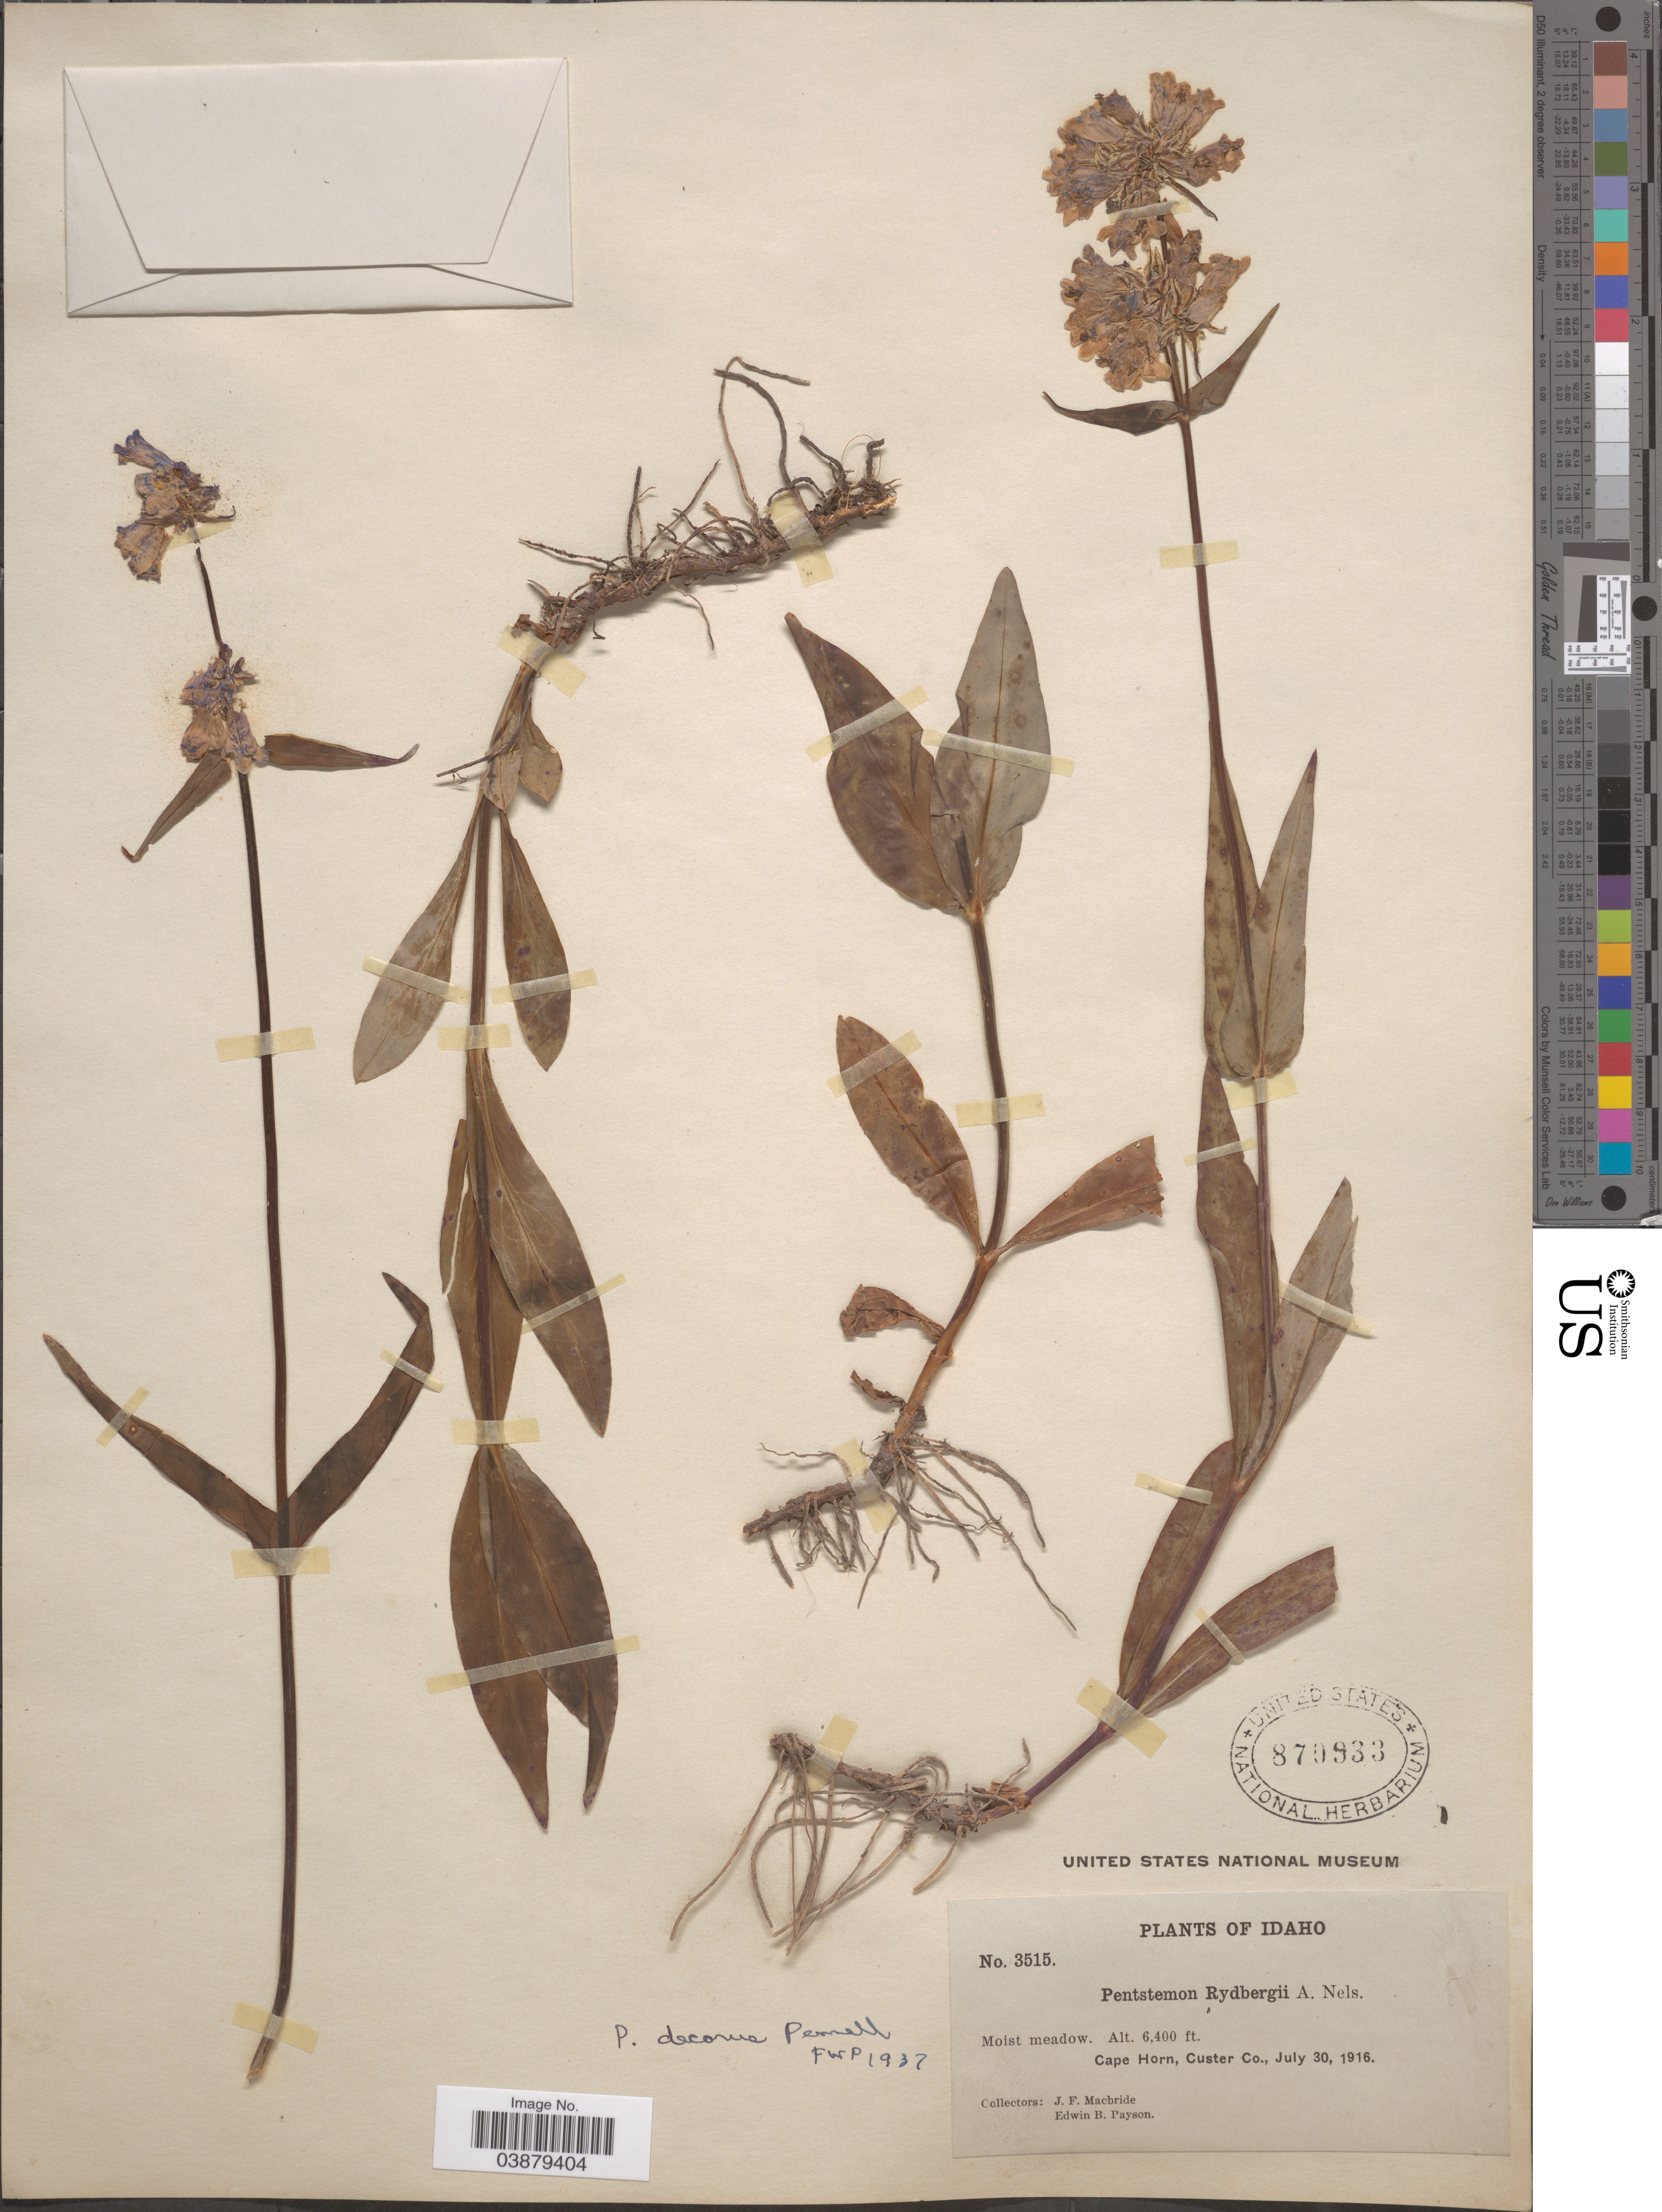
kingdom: Plantae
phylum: Tracheophyta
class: Magnoliopsida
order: Lamiales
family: Plantaginaceae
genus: Penstemon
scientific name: Penstemon sp.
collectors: J. F. Macbride & E. B. Payson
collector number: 3515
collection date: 1916-07-30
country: United States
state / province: Idaho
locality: Cape Horn, Custer Co.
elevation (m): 1951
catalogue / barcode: US 870933